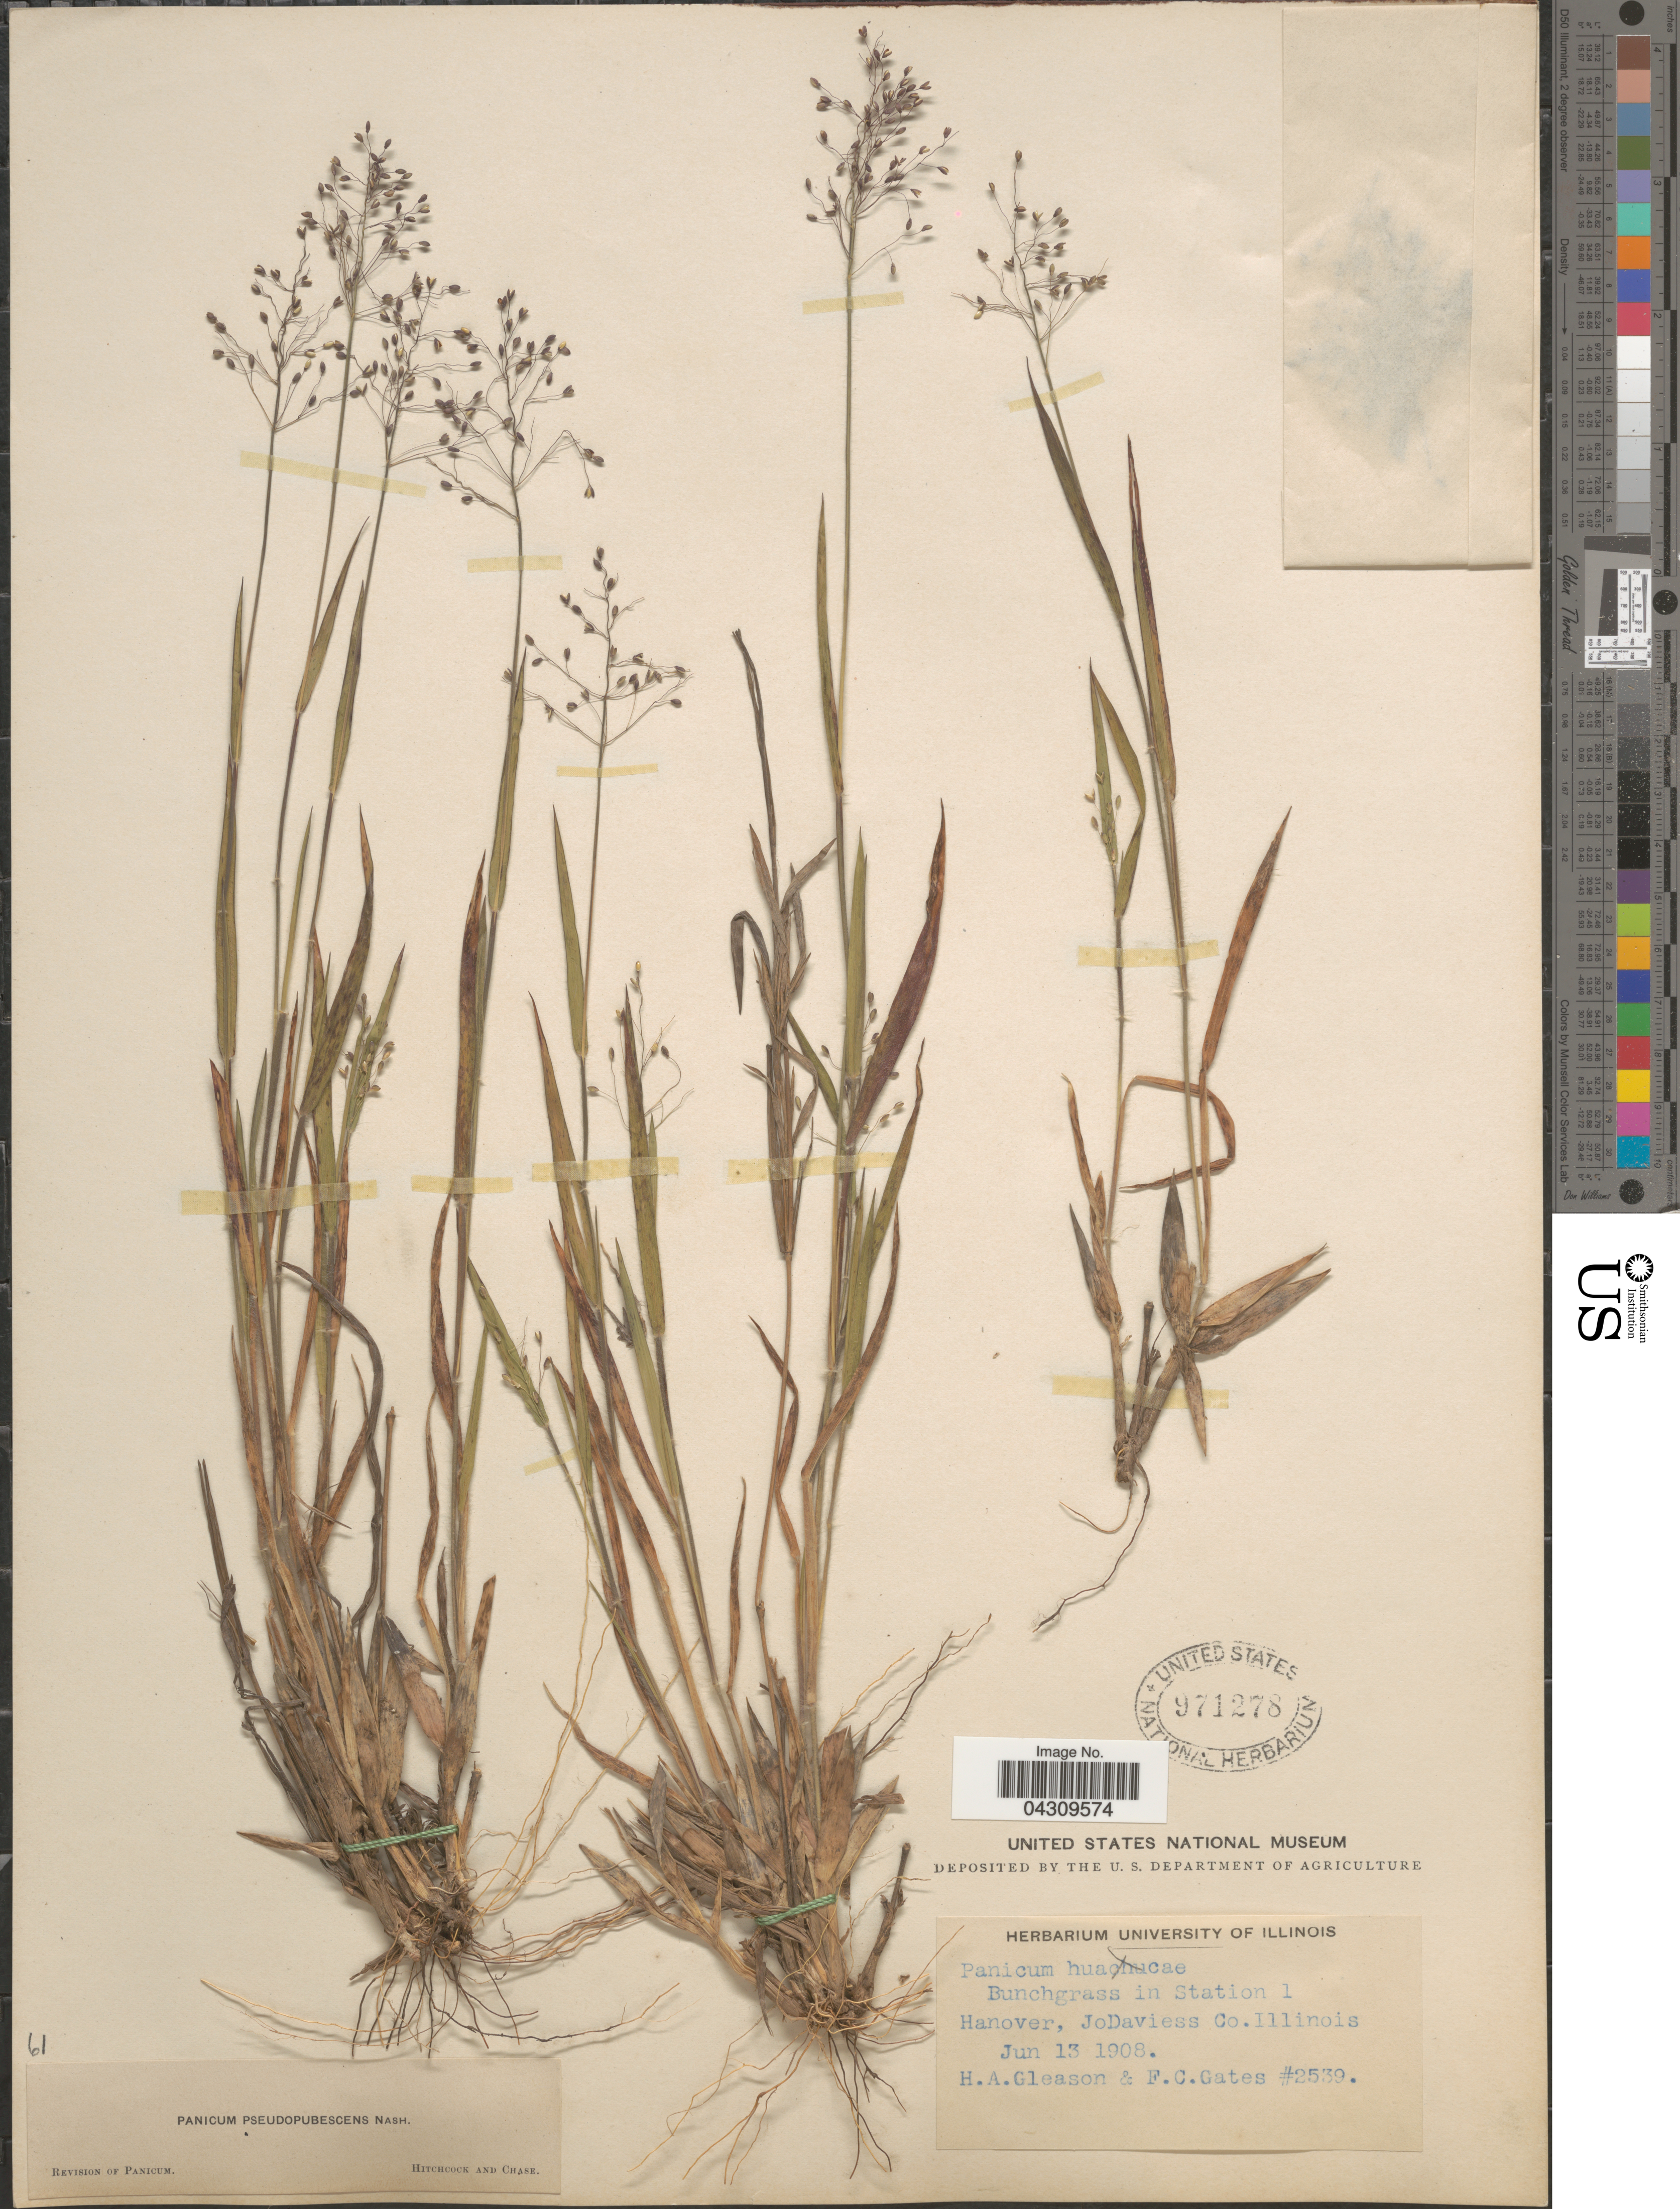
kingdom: Plantae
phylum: Tracheophyta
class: Liliopsida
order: Poales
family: Poaceae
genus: Dichanthelium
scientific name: Dichanthelium acuminatum var. acuminatum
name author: (Sw.) Gould & C.A. Clark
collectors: H. A. Gleason & F. C. Gates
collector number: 2539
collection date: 1908-06-13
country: United States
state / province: Illinois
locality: Bunchgrass in Station 1. Hanover, JoDaviess Co.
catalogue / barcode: US 971278